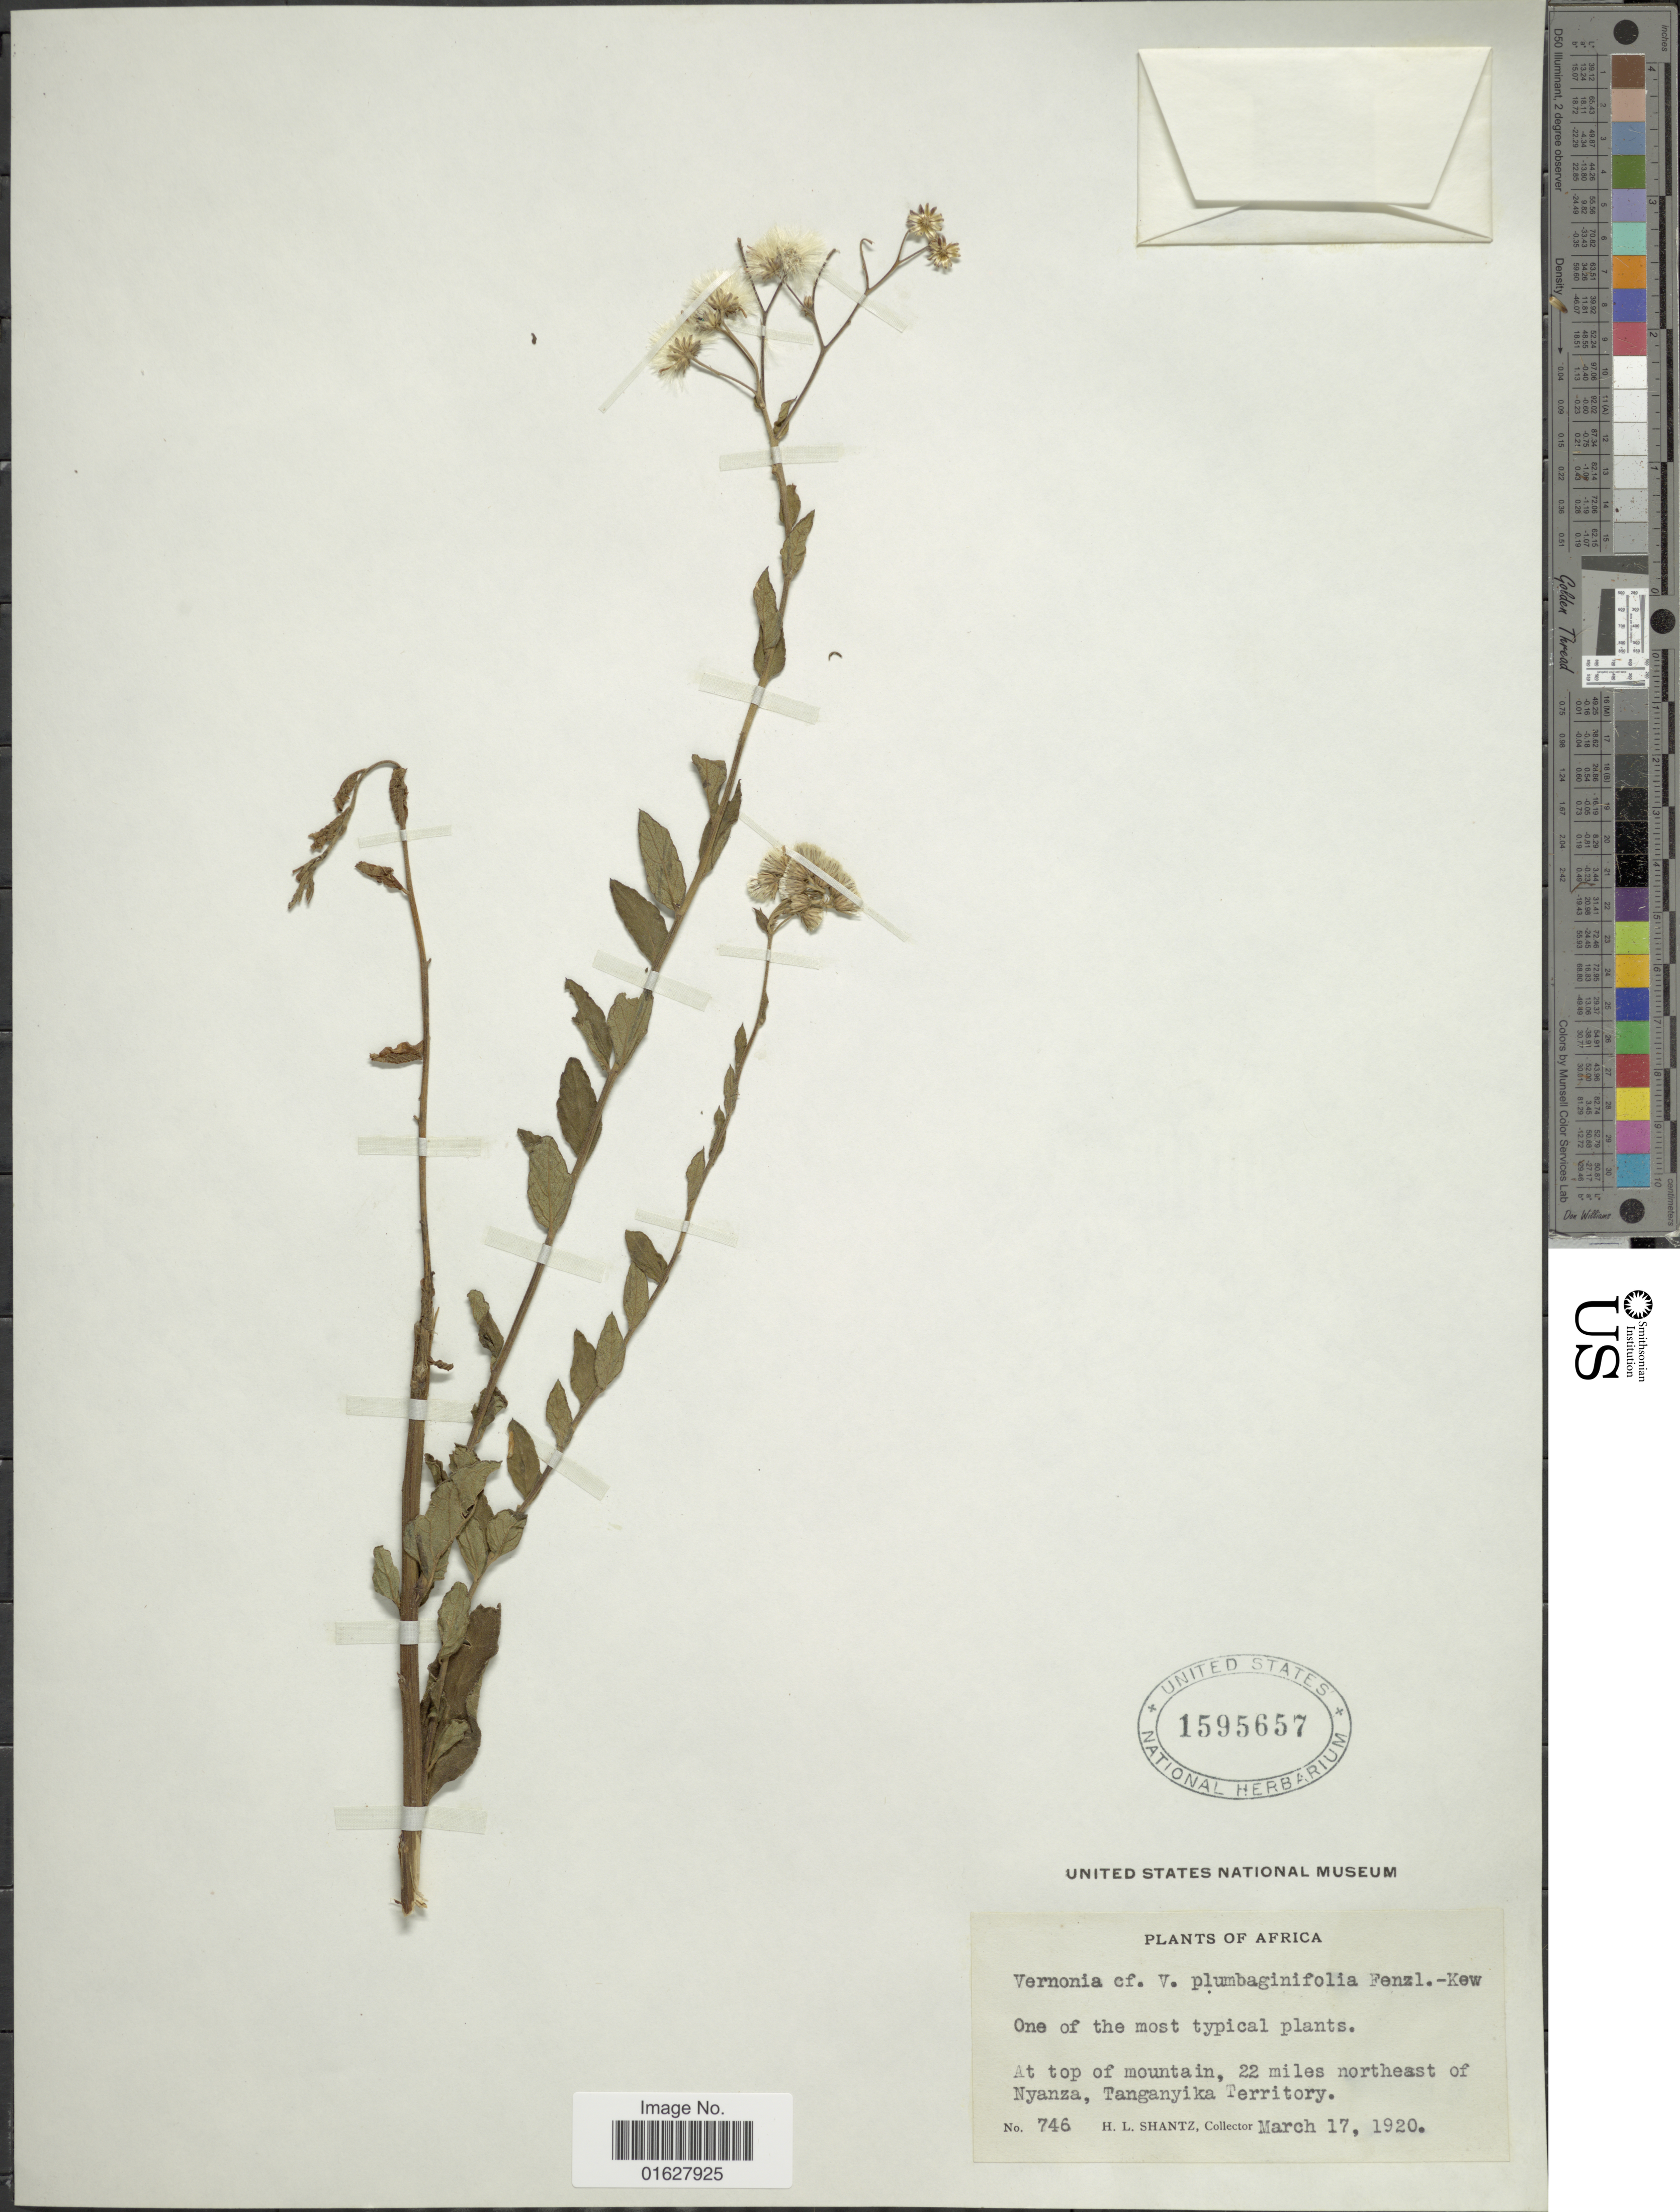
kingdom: Plantae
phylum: Tracheophyta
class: Magnoliopsida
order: Asterales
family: Asteraceae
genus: Vernonia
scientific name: Vernonia plumbaginifolia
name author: Fenzl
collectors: H. Shantz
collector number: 746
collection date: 1920-03-17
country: Tanzania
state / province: Mara (?)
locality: Africa. At top of mountain, 22 miles northest of Nyanza, Tanganyika Territory. [INTERPRETTED: Tanganyika Territory is an archaic form of Tanzania. Nyanza often refers to Lake Victoria)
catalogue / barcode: US 1595657